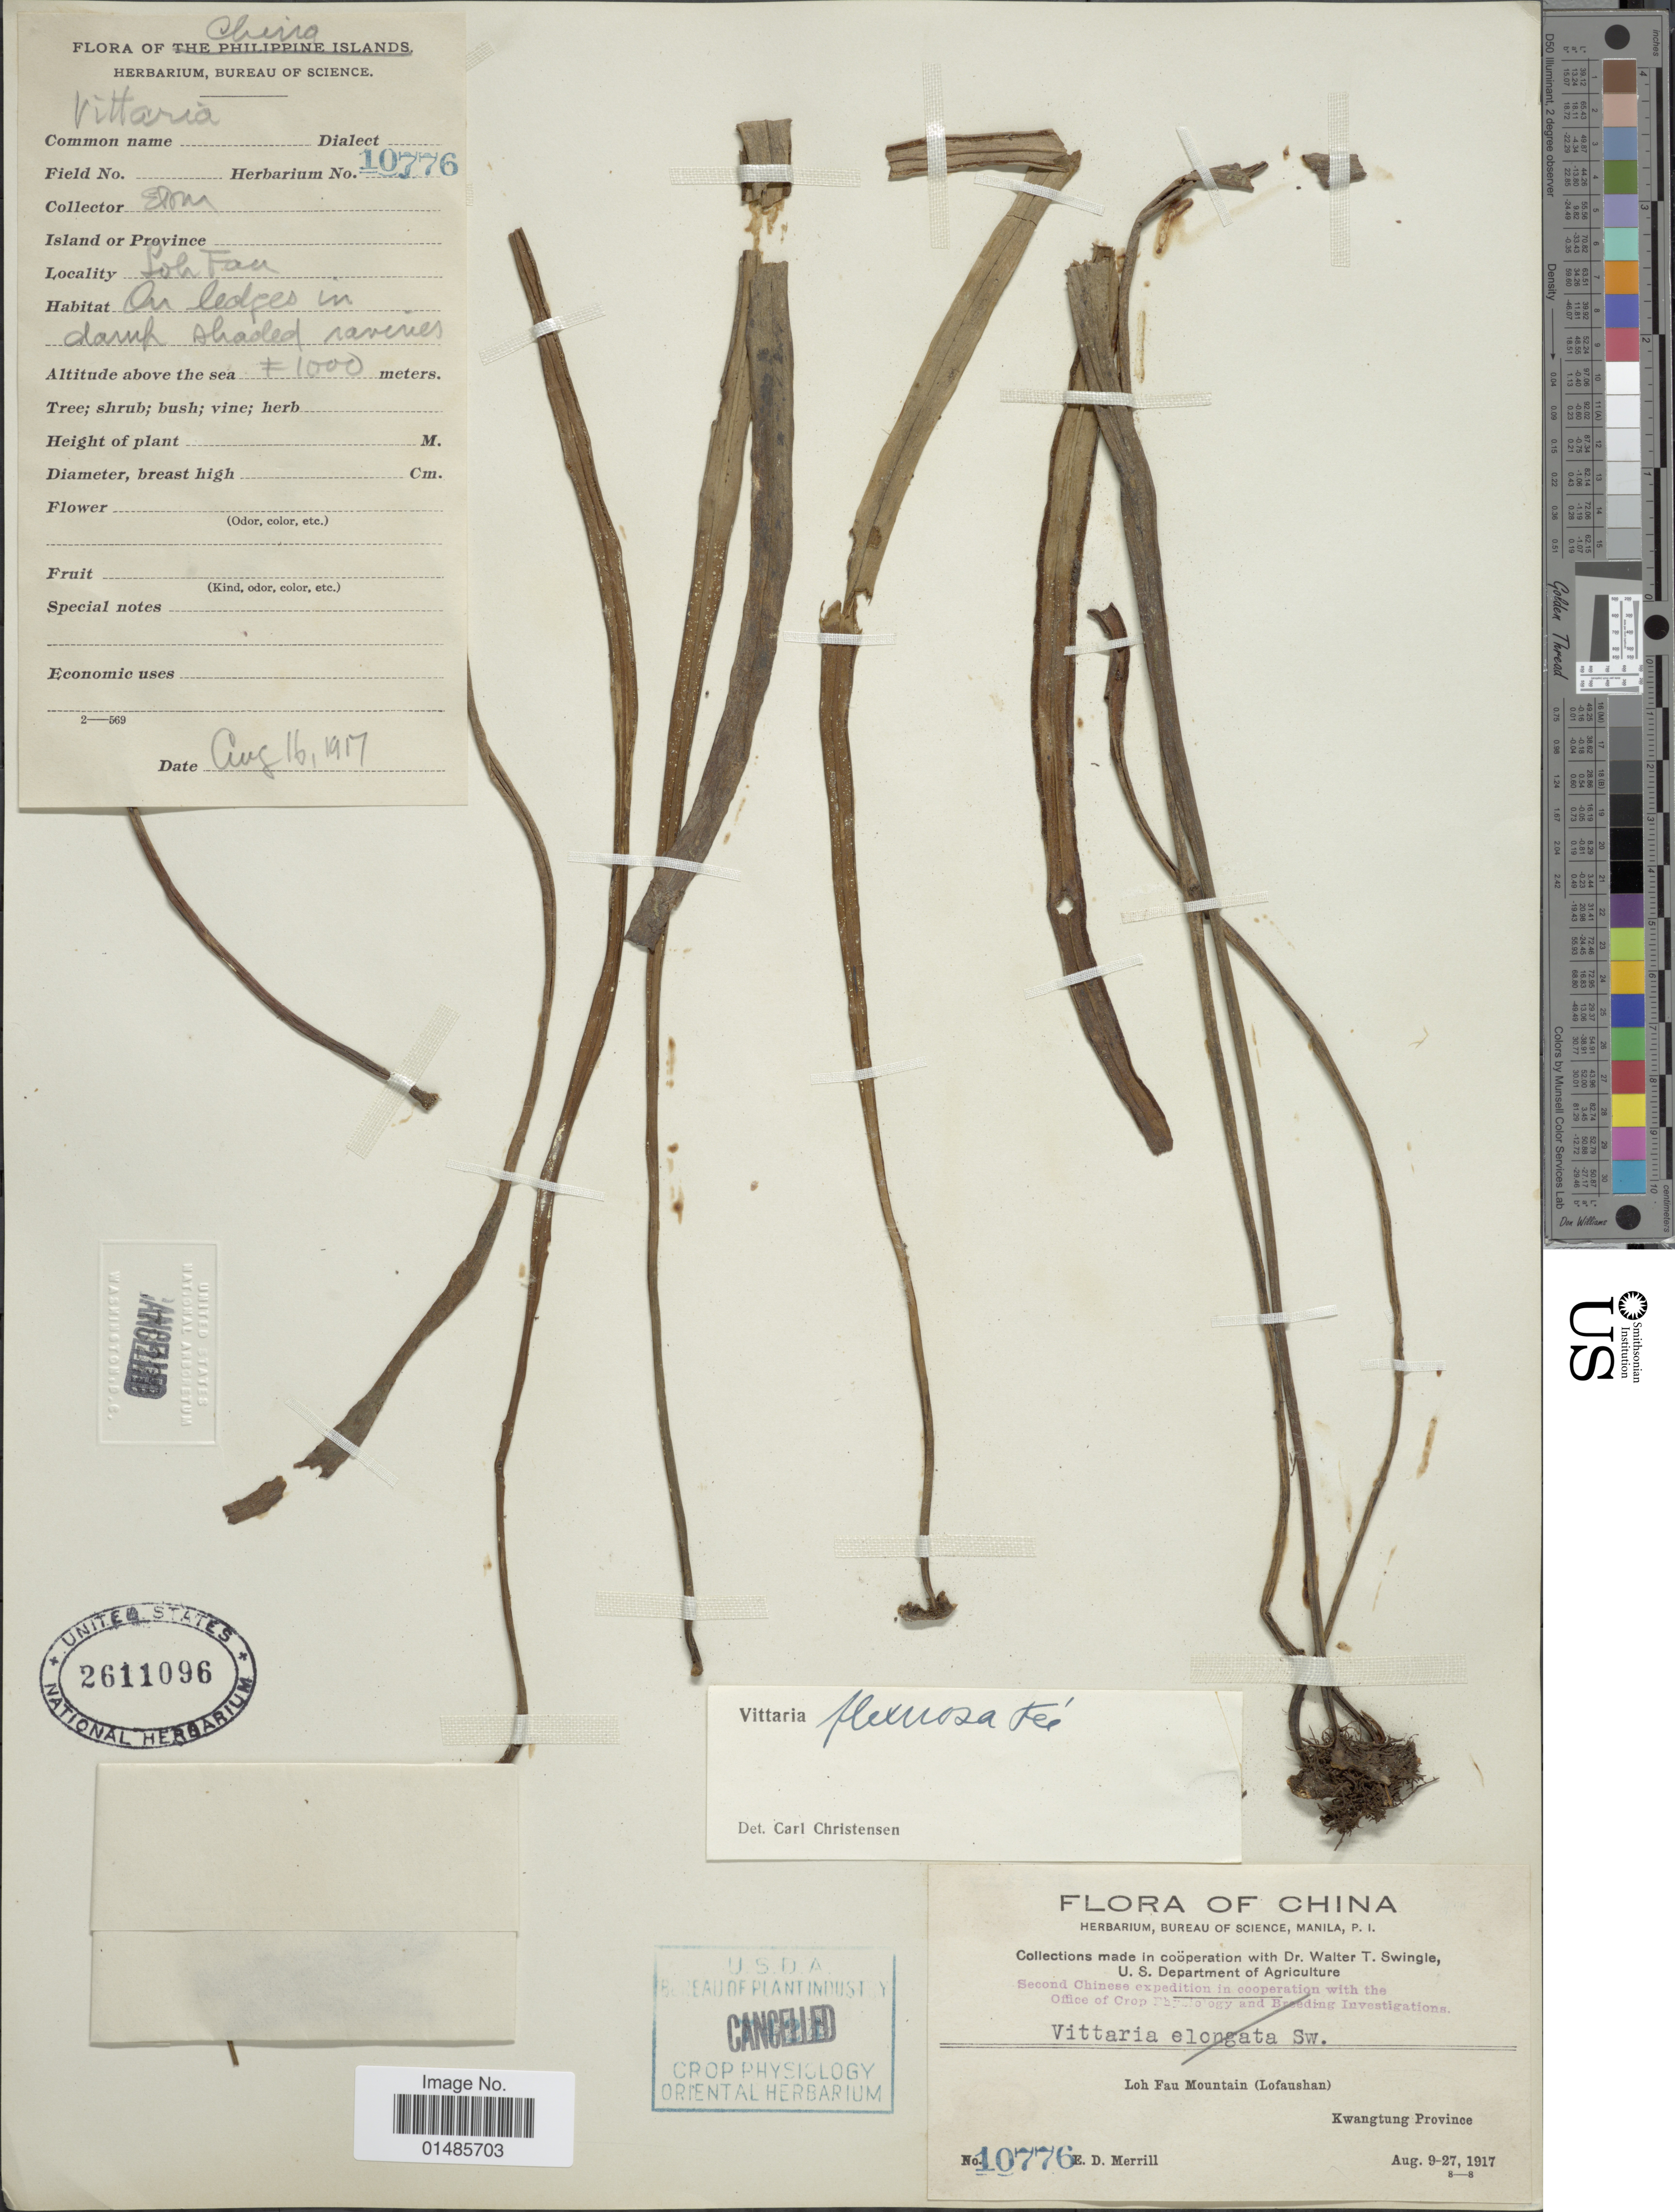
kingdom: Plantae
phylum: Tracheophyta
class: Polypodiopsida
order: Polypodiales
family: Pteridaceae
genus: Haplopteris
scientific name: Haplopteris flexuosa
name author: (Fée) E.H. Crane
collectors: E. D. Merrill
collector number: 10776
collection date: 1917-08-16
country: China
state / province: Guangdong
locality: Loh Fau Mountain (Lofaushan). Kwangtung Province.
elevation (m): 1000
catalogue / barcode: US 2611096